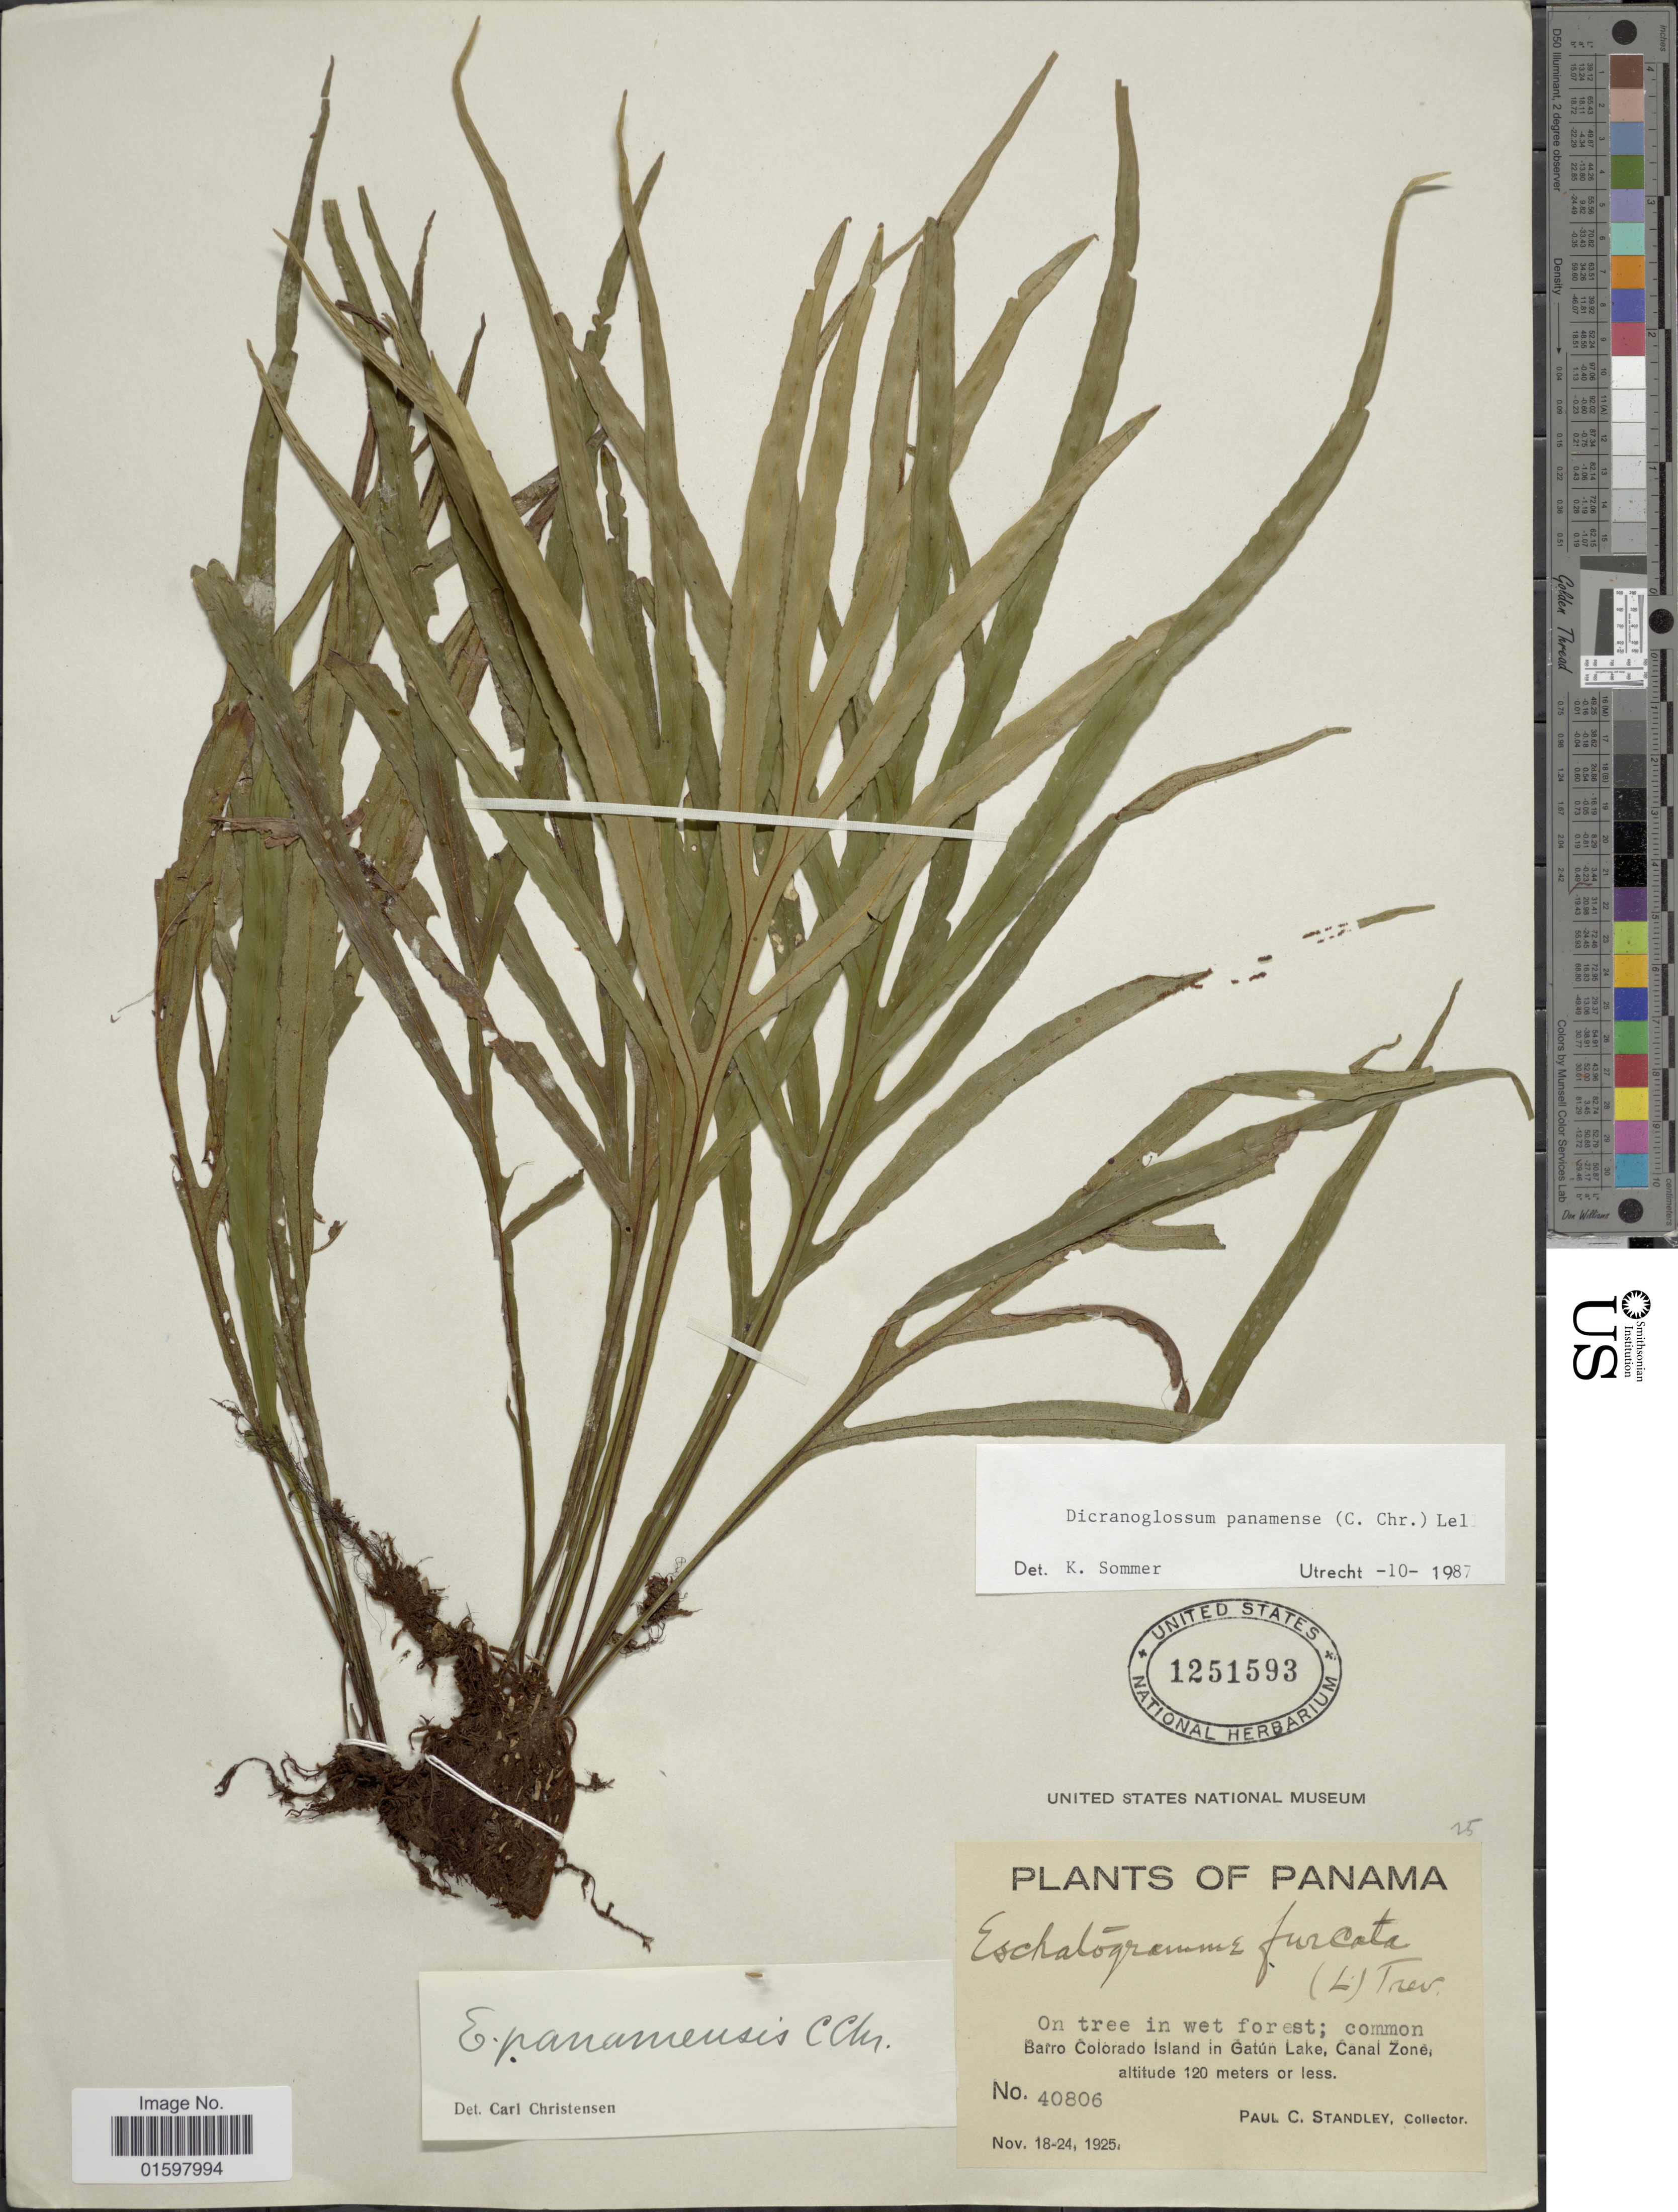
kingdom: Plantae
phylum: Tracheophyta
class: Polypodiopsida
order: Polypodiales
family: Polypodiaceae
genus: Pleopeltis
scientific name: Pleopeltis panamensis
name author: (Weath.) Pic. Serm.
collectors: P. C. Standley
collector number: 40806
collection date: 1925-11-18/1925-11-24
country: Panama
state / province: Panamá Oeste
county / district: Canal Zone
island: Barro Colorado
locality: Barro Colorado Island in Gatun Lake, Canal Zone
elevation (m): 120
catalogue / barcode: US 1251593